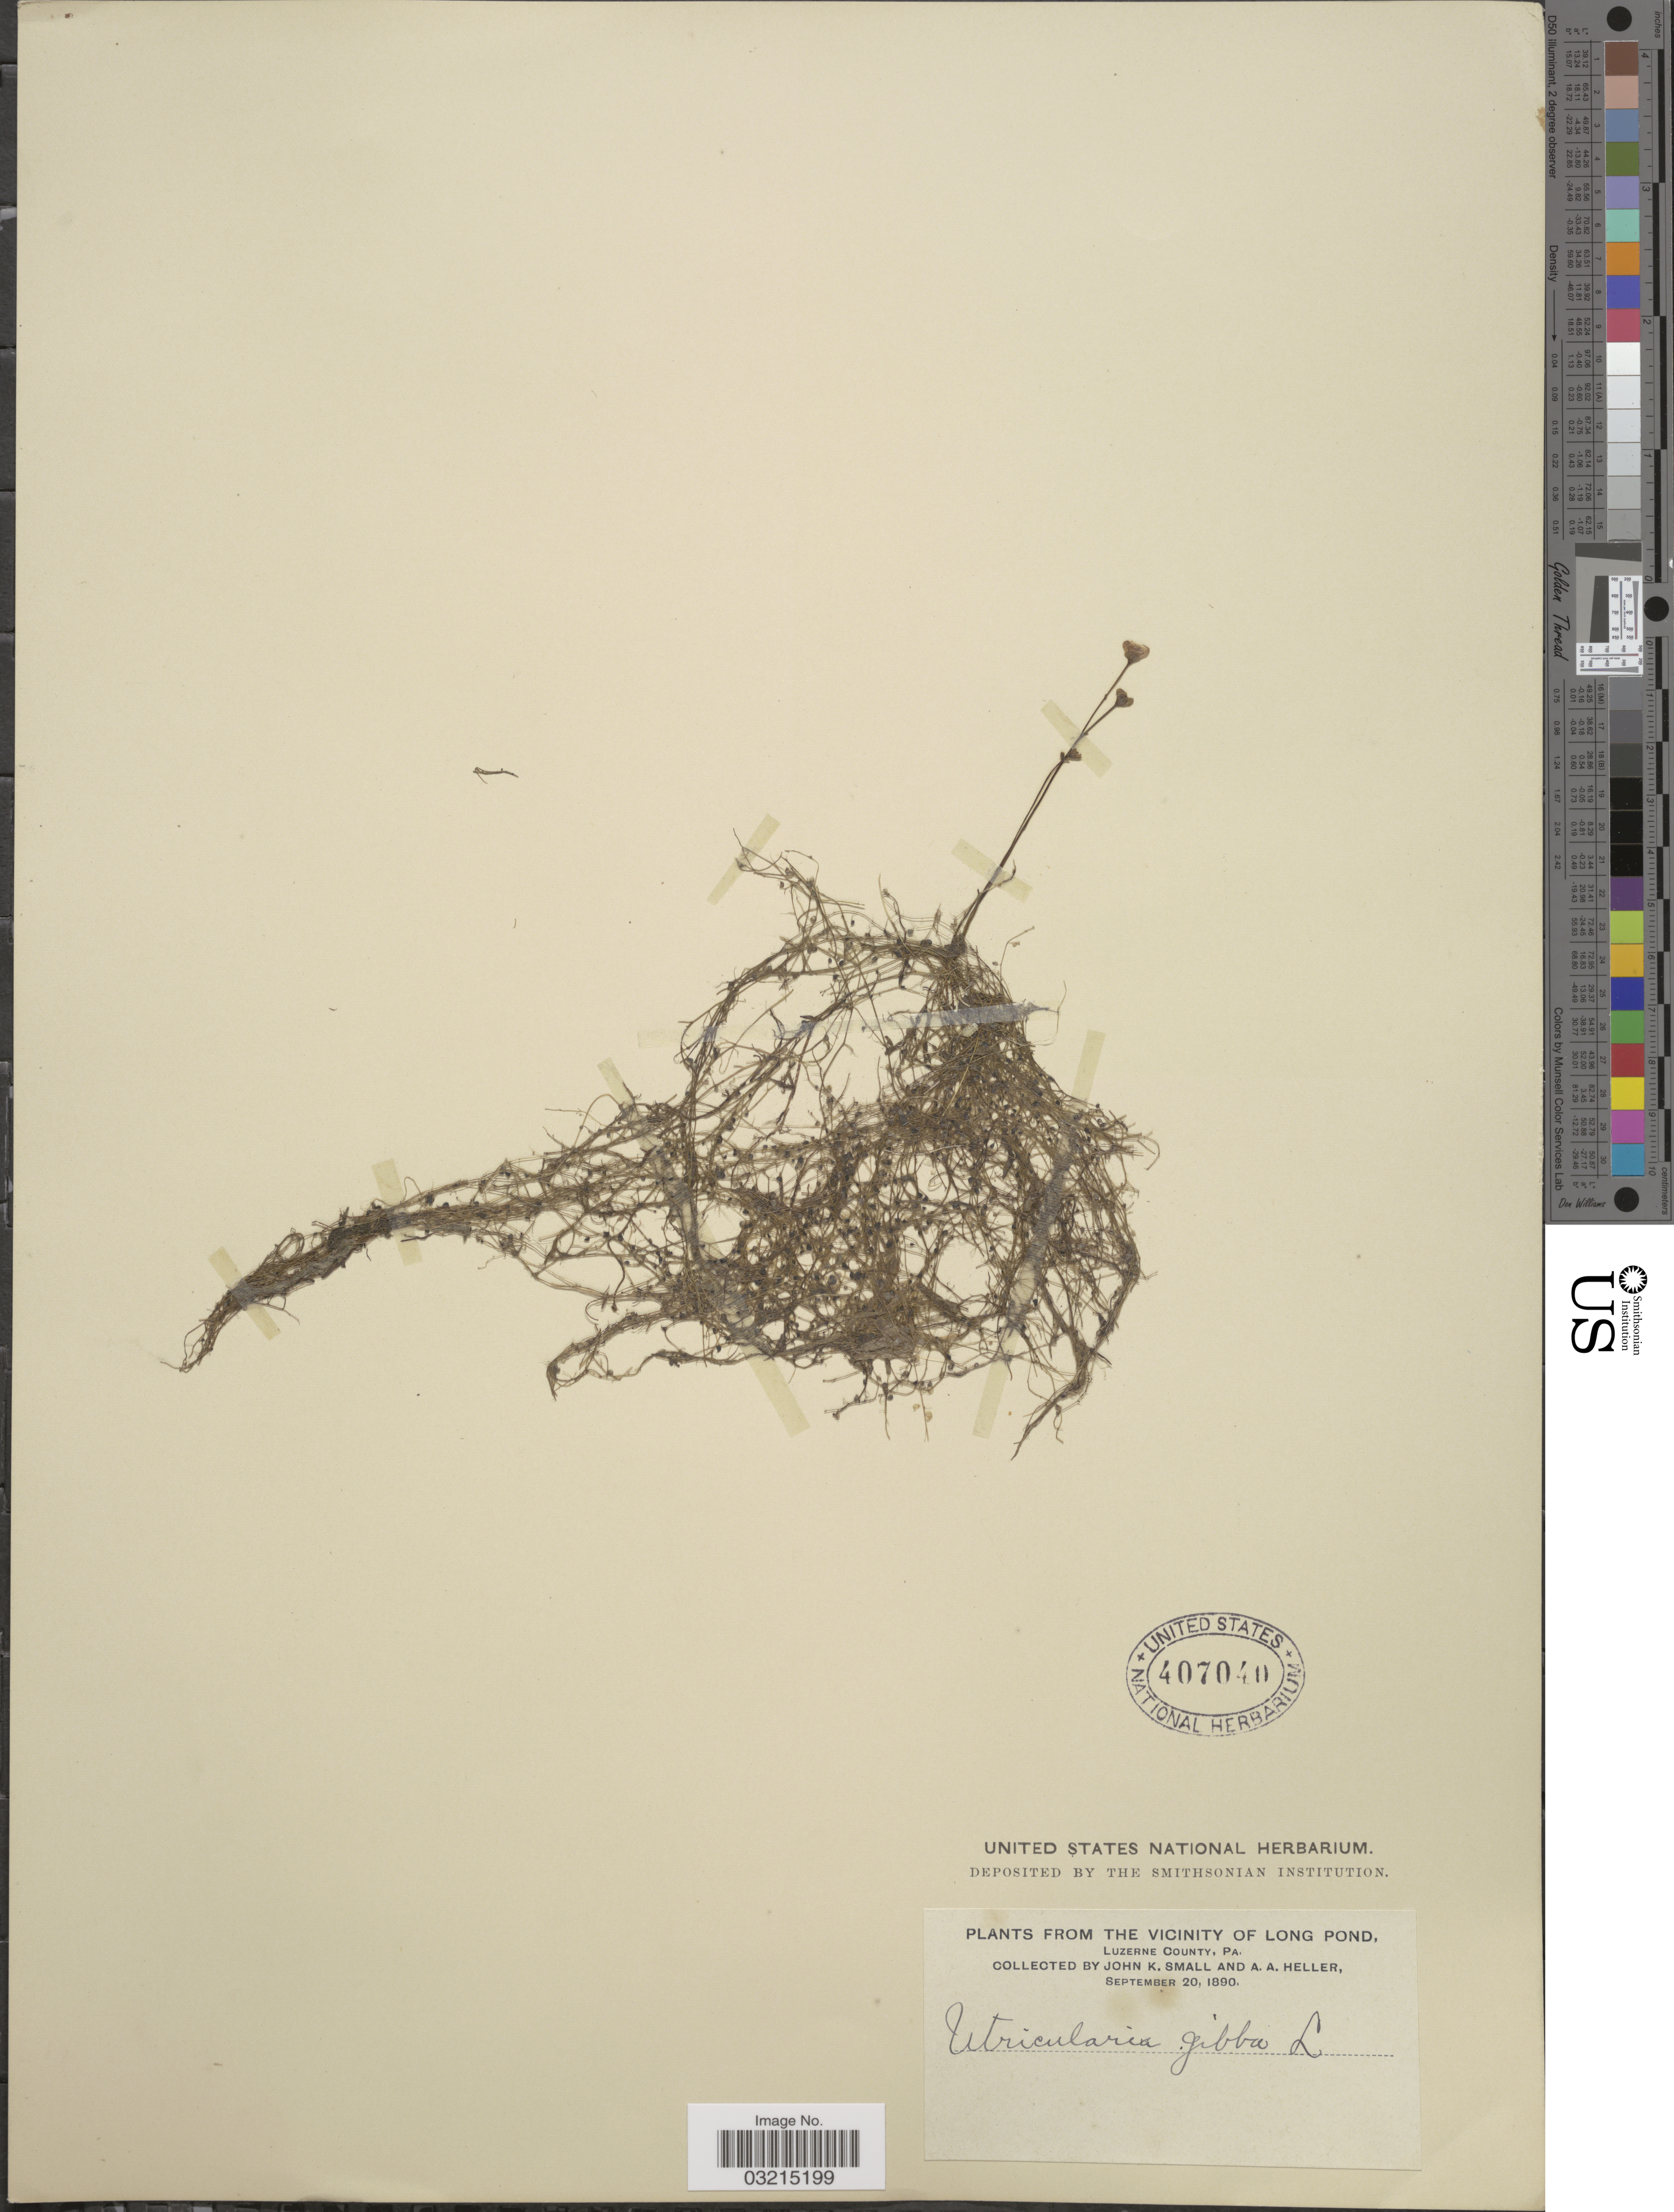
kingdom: Plantae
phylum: Tracheophyta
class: Magnoliopsida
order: Lamiales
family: Lentibulariaceae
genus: Utricularia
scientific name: Utricularia gibba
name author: L.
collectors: J. K. Small & A. A. Heller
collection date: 1890-09-20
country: United States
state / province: Pennsylvania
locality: The vicinity of Long Pond, Luzerne County.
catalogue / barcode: US 407040